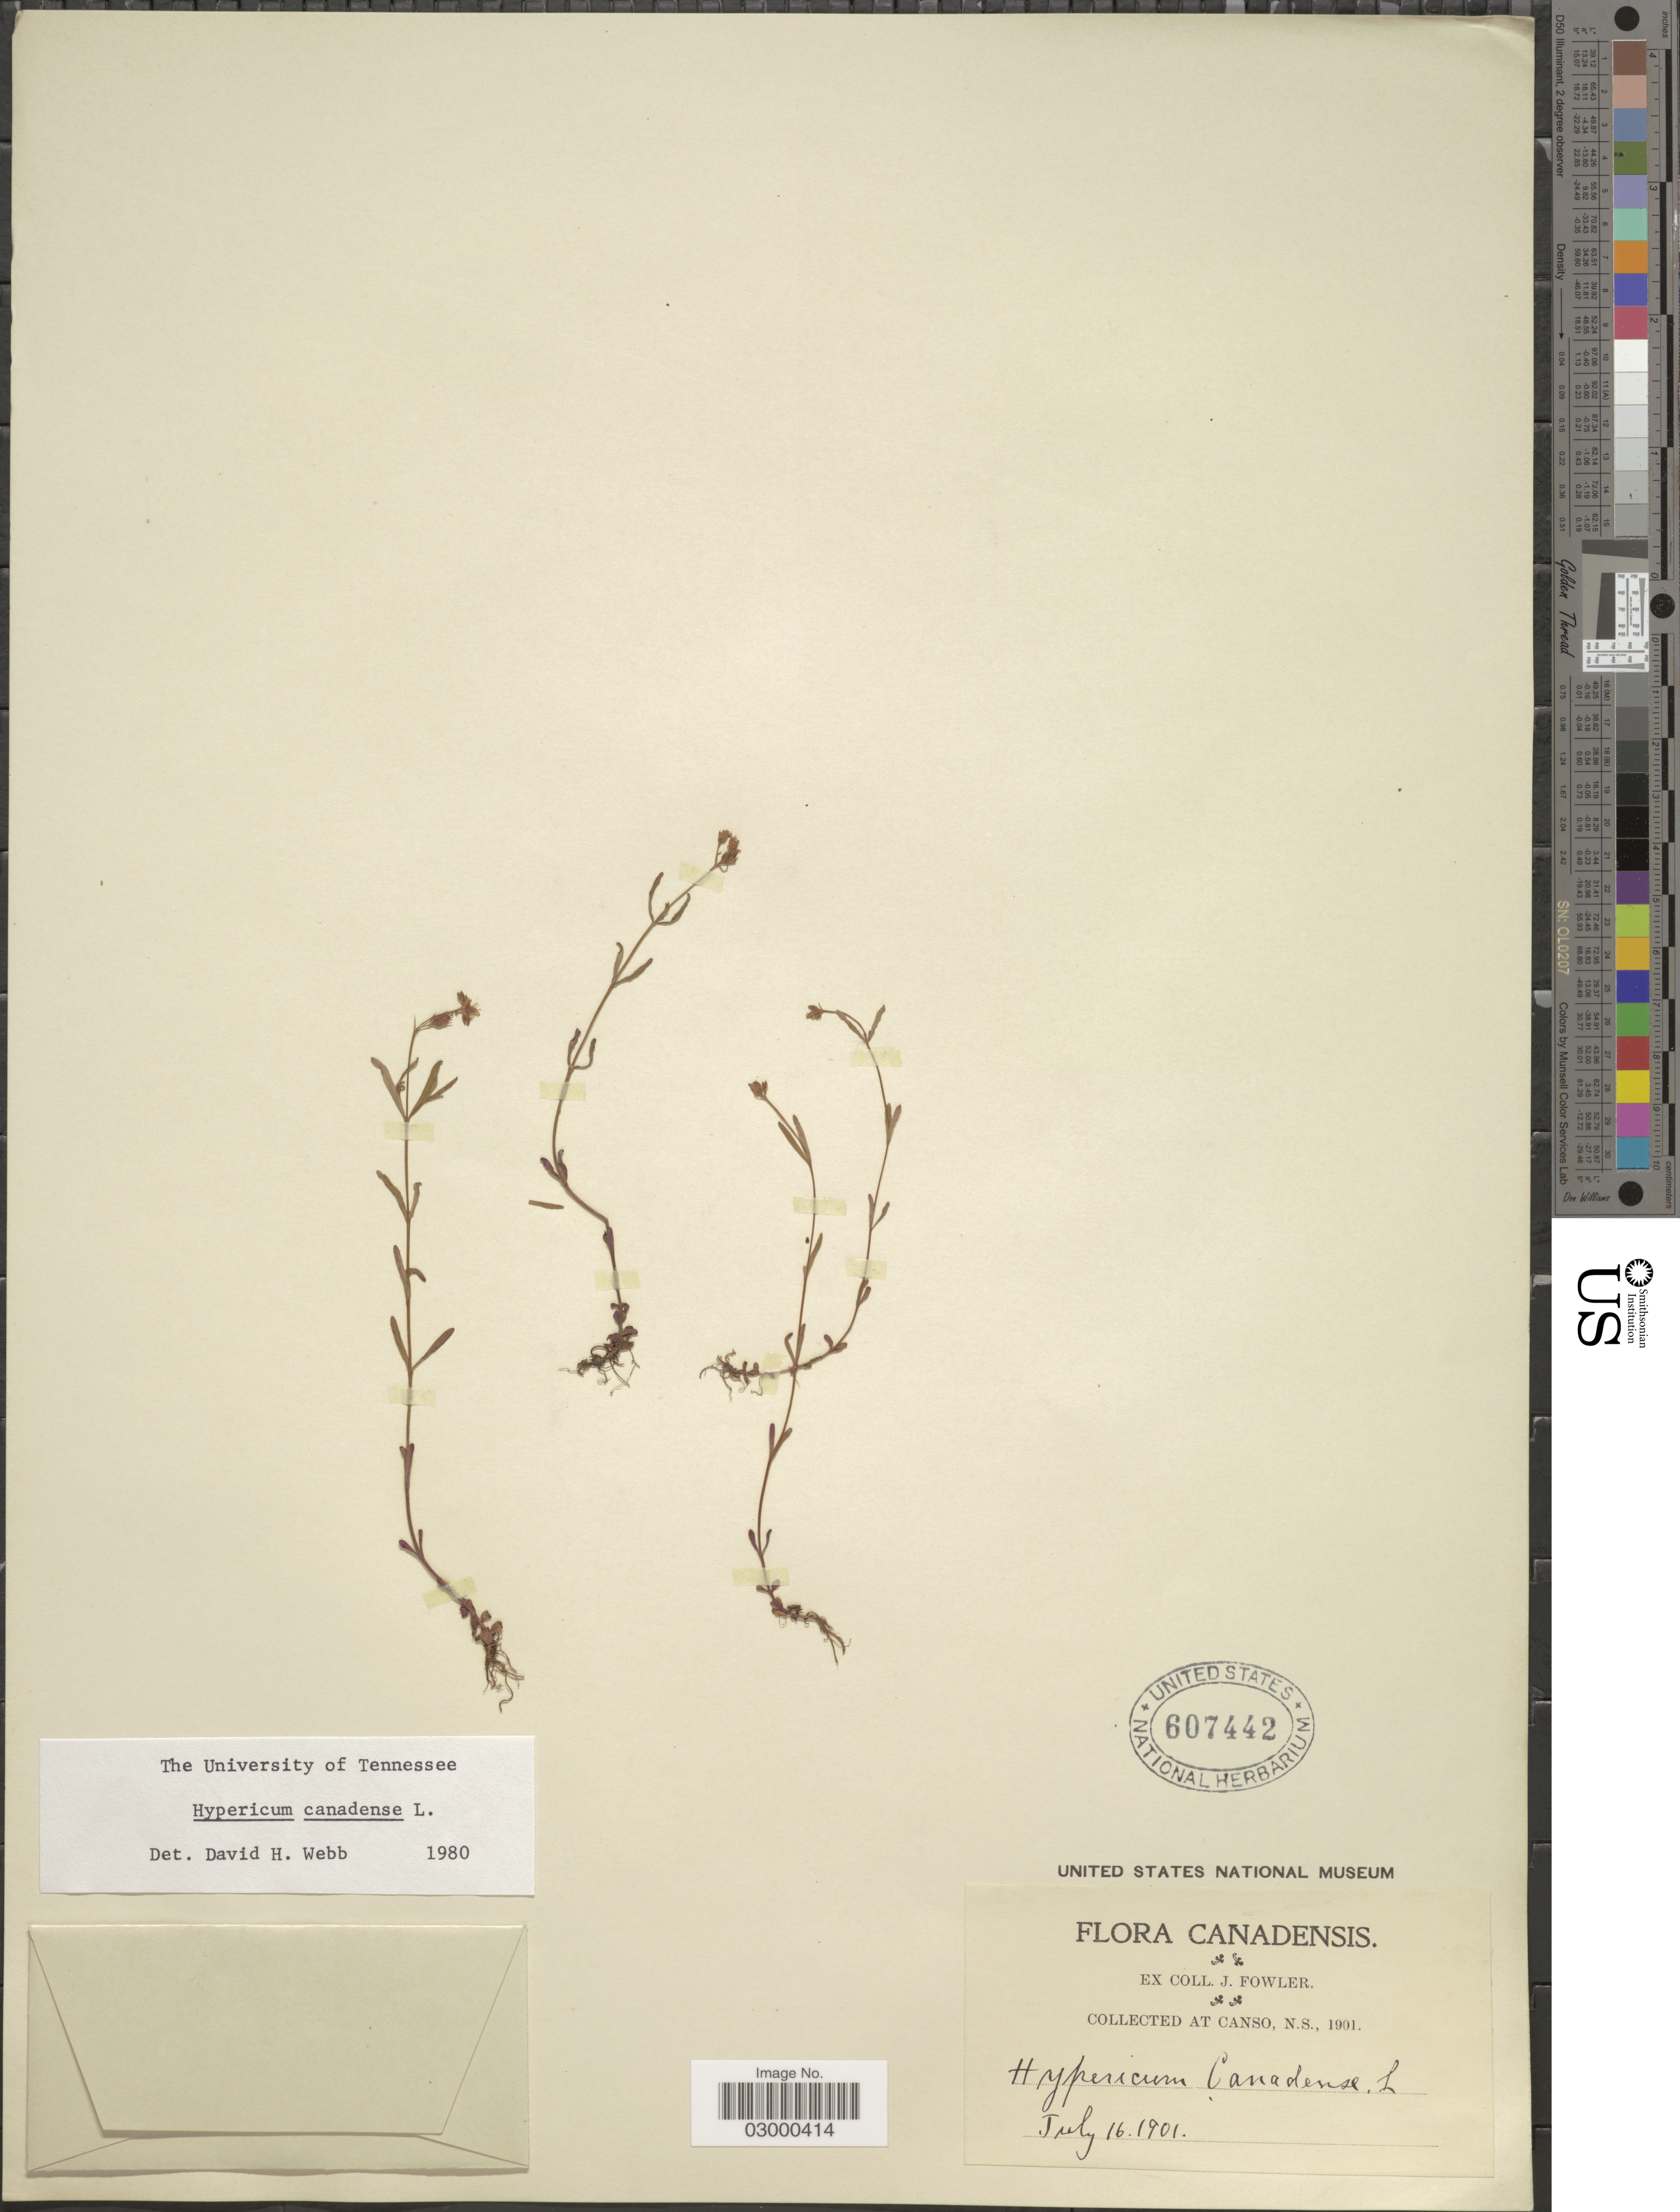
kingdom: Plantae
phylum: Tracheophyta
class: Magnoliopsida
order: Malpighiales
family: Hypericaceae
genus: Hypericum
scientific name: Hypericum canadense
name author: L.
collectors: J. Fowler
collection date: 1901-07-16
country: Canada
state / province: Nova Scotia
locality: Canso, N.S.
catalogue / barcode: US 607442